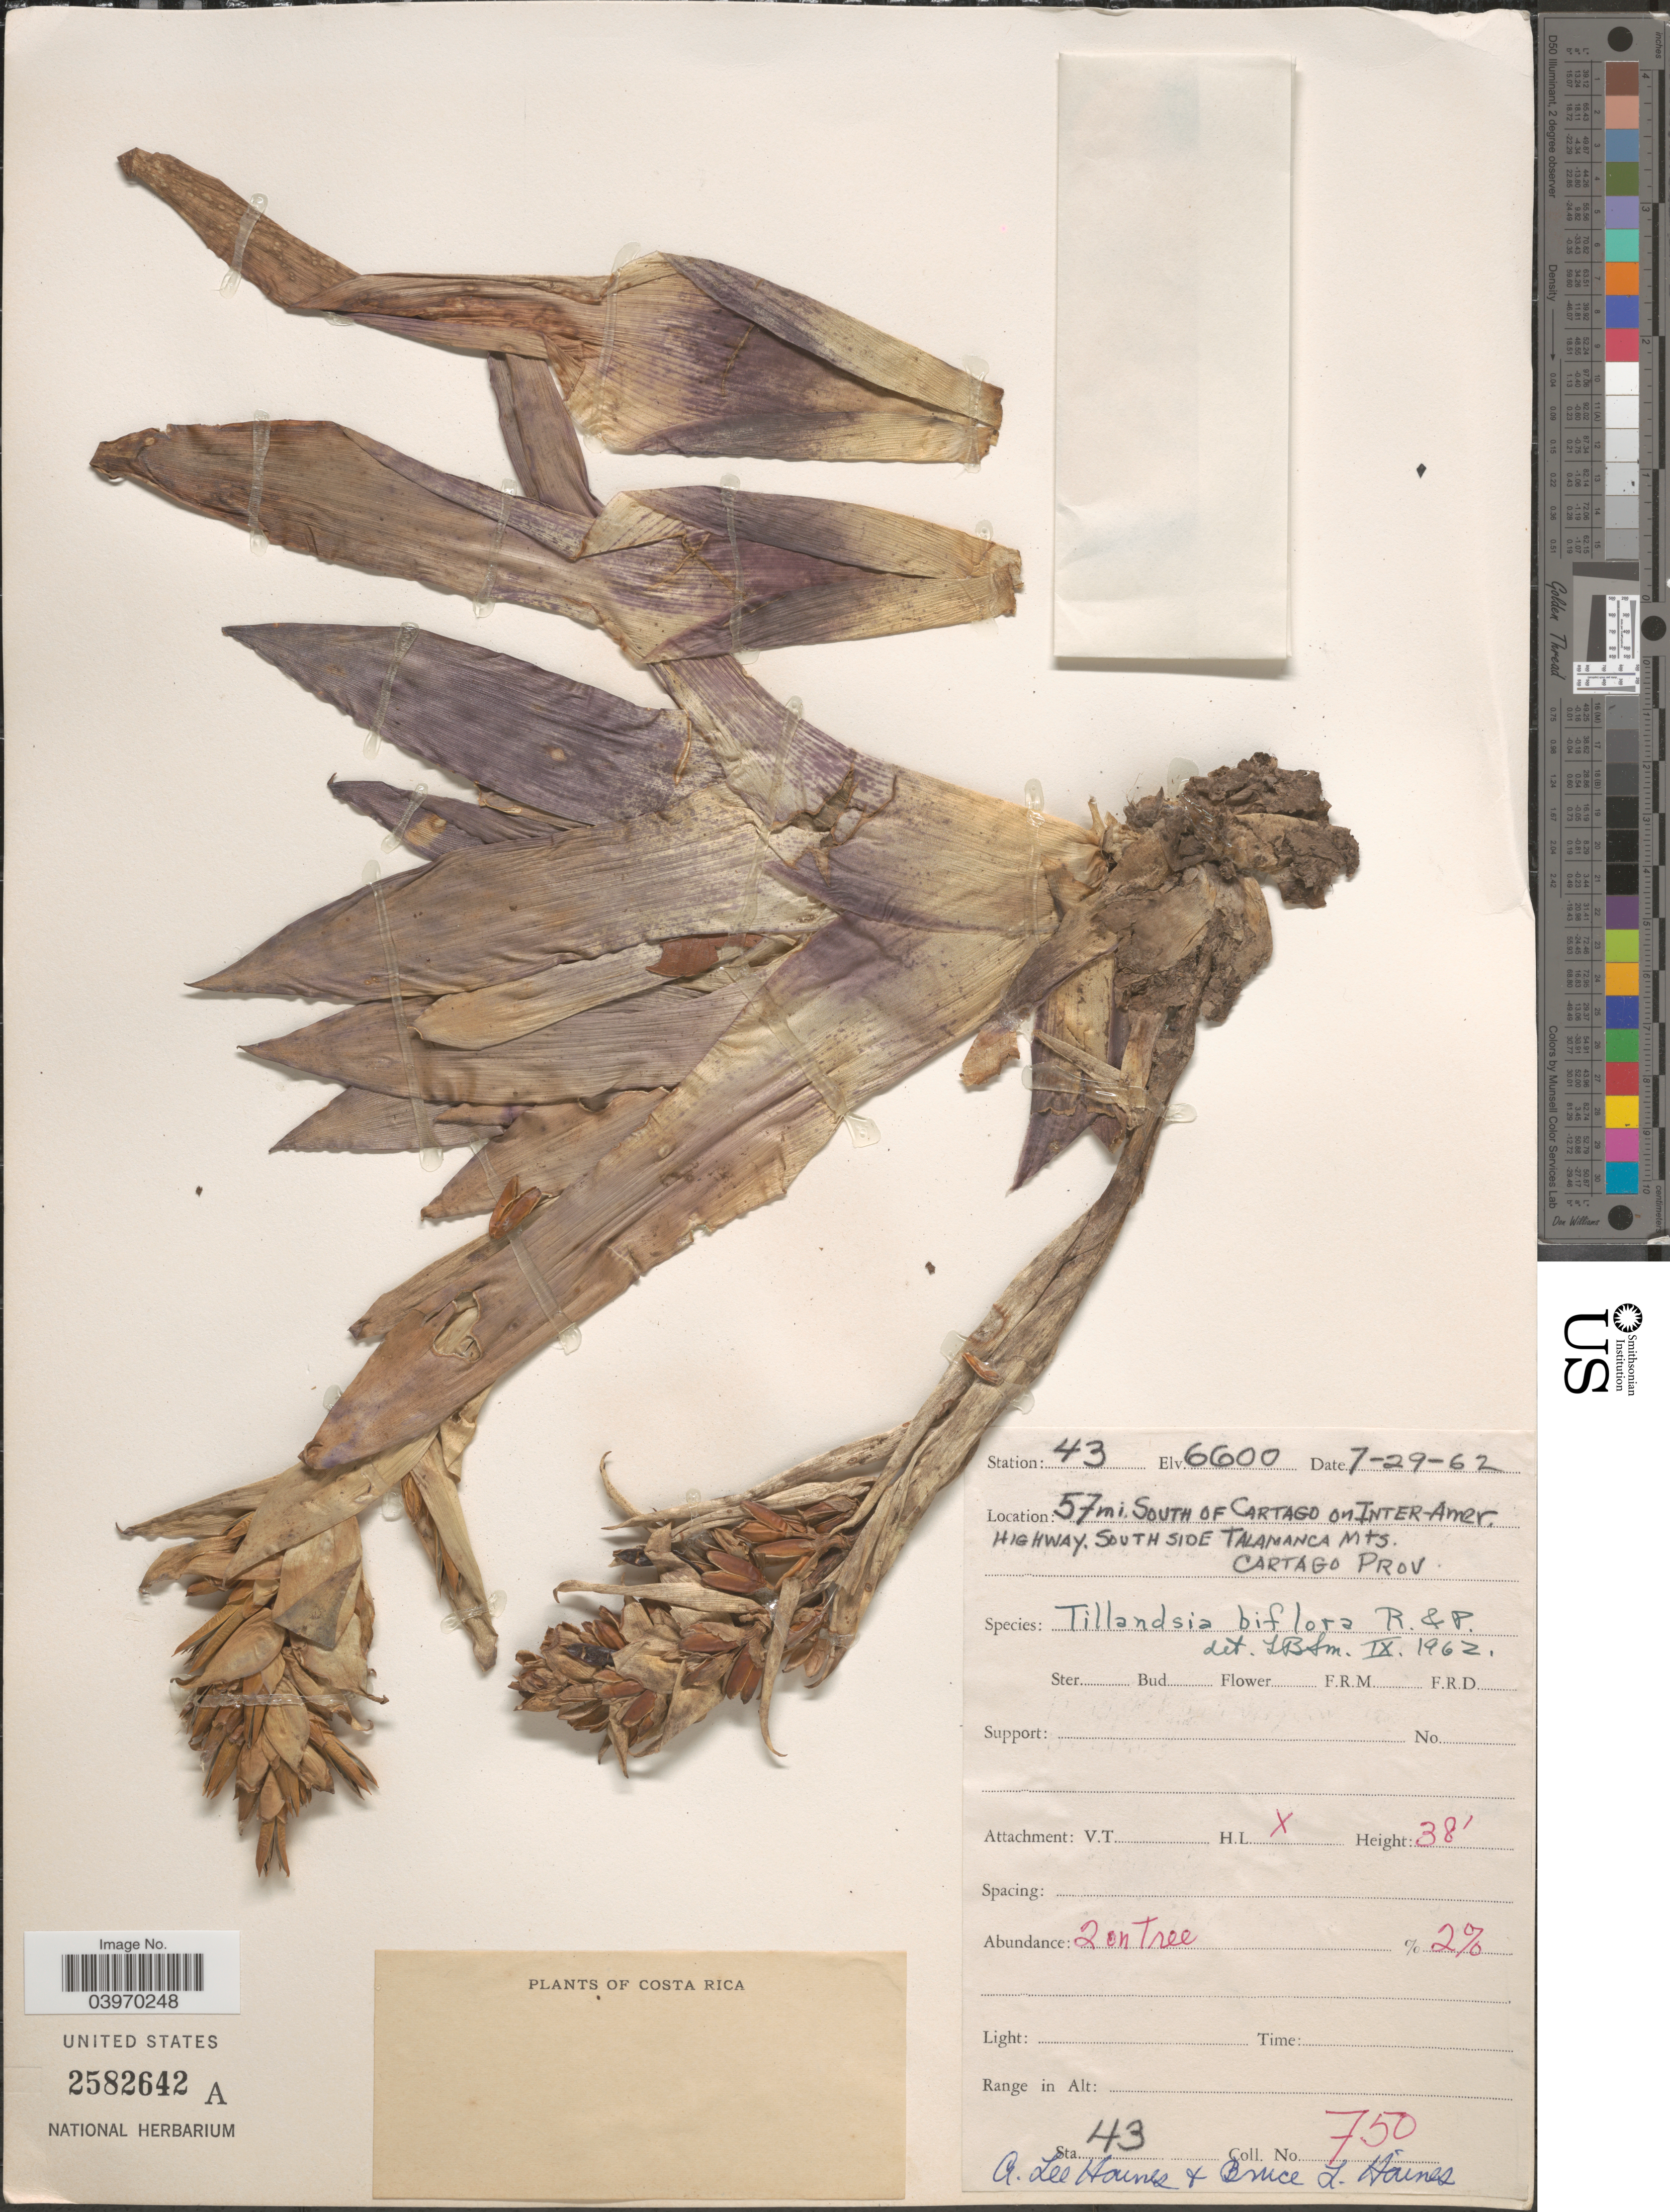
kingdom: Plantae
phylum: Tracheophyta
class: Liliopsida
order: Poales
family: Bromeliaceae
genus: Tillandsia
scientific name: Tillandsia biflora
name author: Ruiz & Pav.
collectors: A. L. Haines & B. L. Haines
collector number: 750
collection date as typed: Transcribed d/m/y: 29/7/62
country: Costa Rica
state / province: Cartago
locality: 57 mi. South of Cartago on Inter-Amer. Highway. South side Talamanca Mts.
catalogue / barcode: US 2582642A